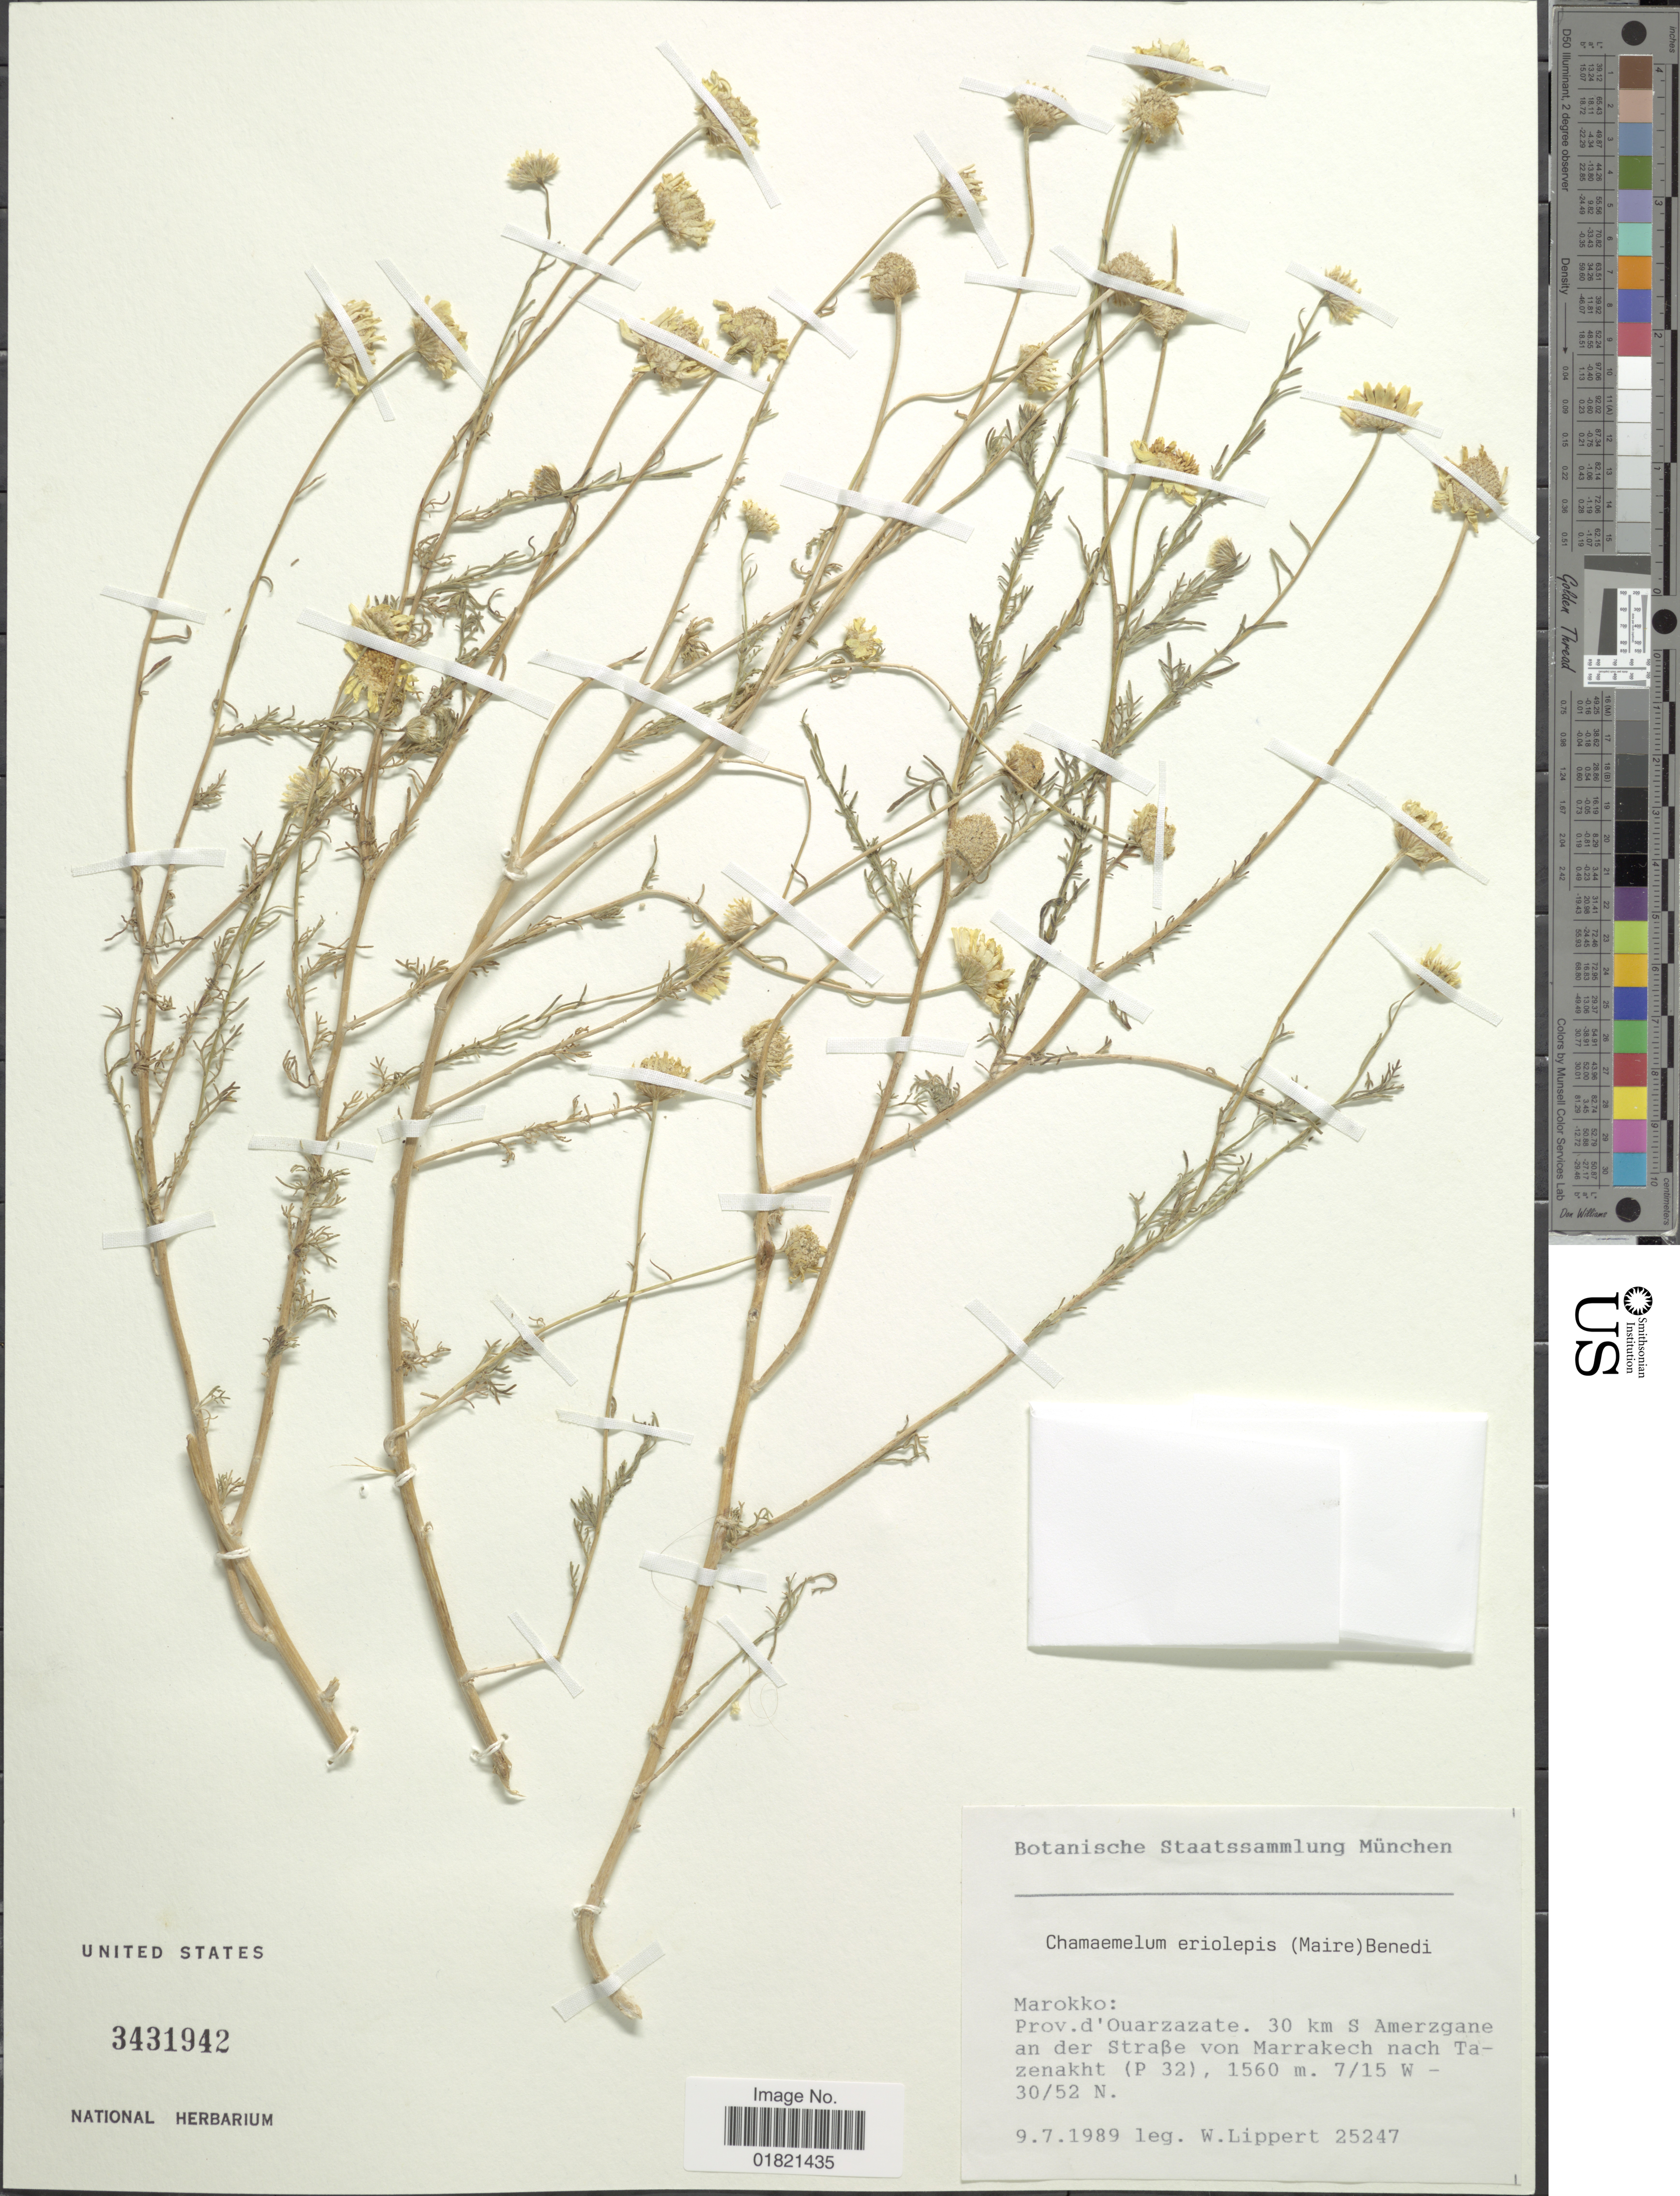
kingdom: Plantae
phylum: Tracheophyta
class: Magnoliopsida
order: Asterales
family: Asteraceae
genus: Chamaemelum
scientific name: Chamaemelum eriolepsis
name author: (Coss. ex Maire) Benedí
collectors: W. Lippert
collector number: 25247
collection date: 1989-07-09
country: Morocco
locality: Prov. d' Ouarzazate. 30 km S Amerzgane an der Strabe von Marrakech nach Tazenakht (P32)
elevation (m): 1560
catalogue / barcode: US 3431942